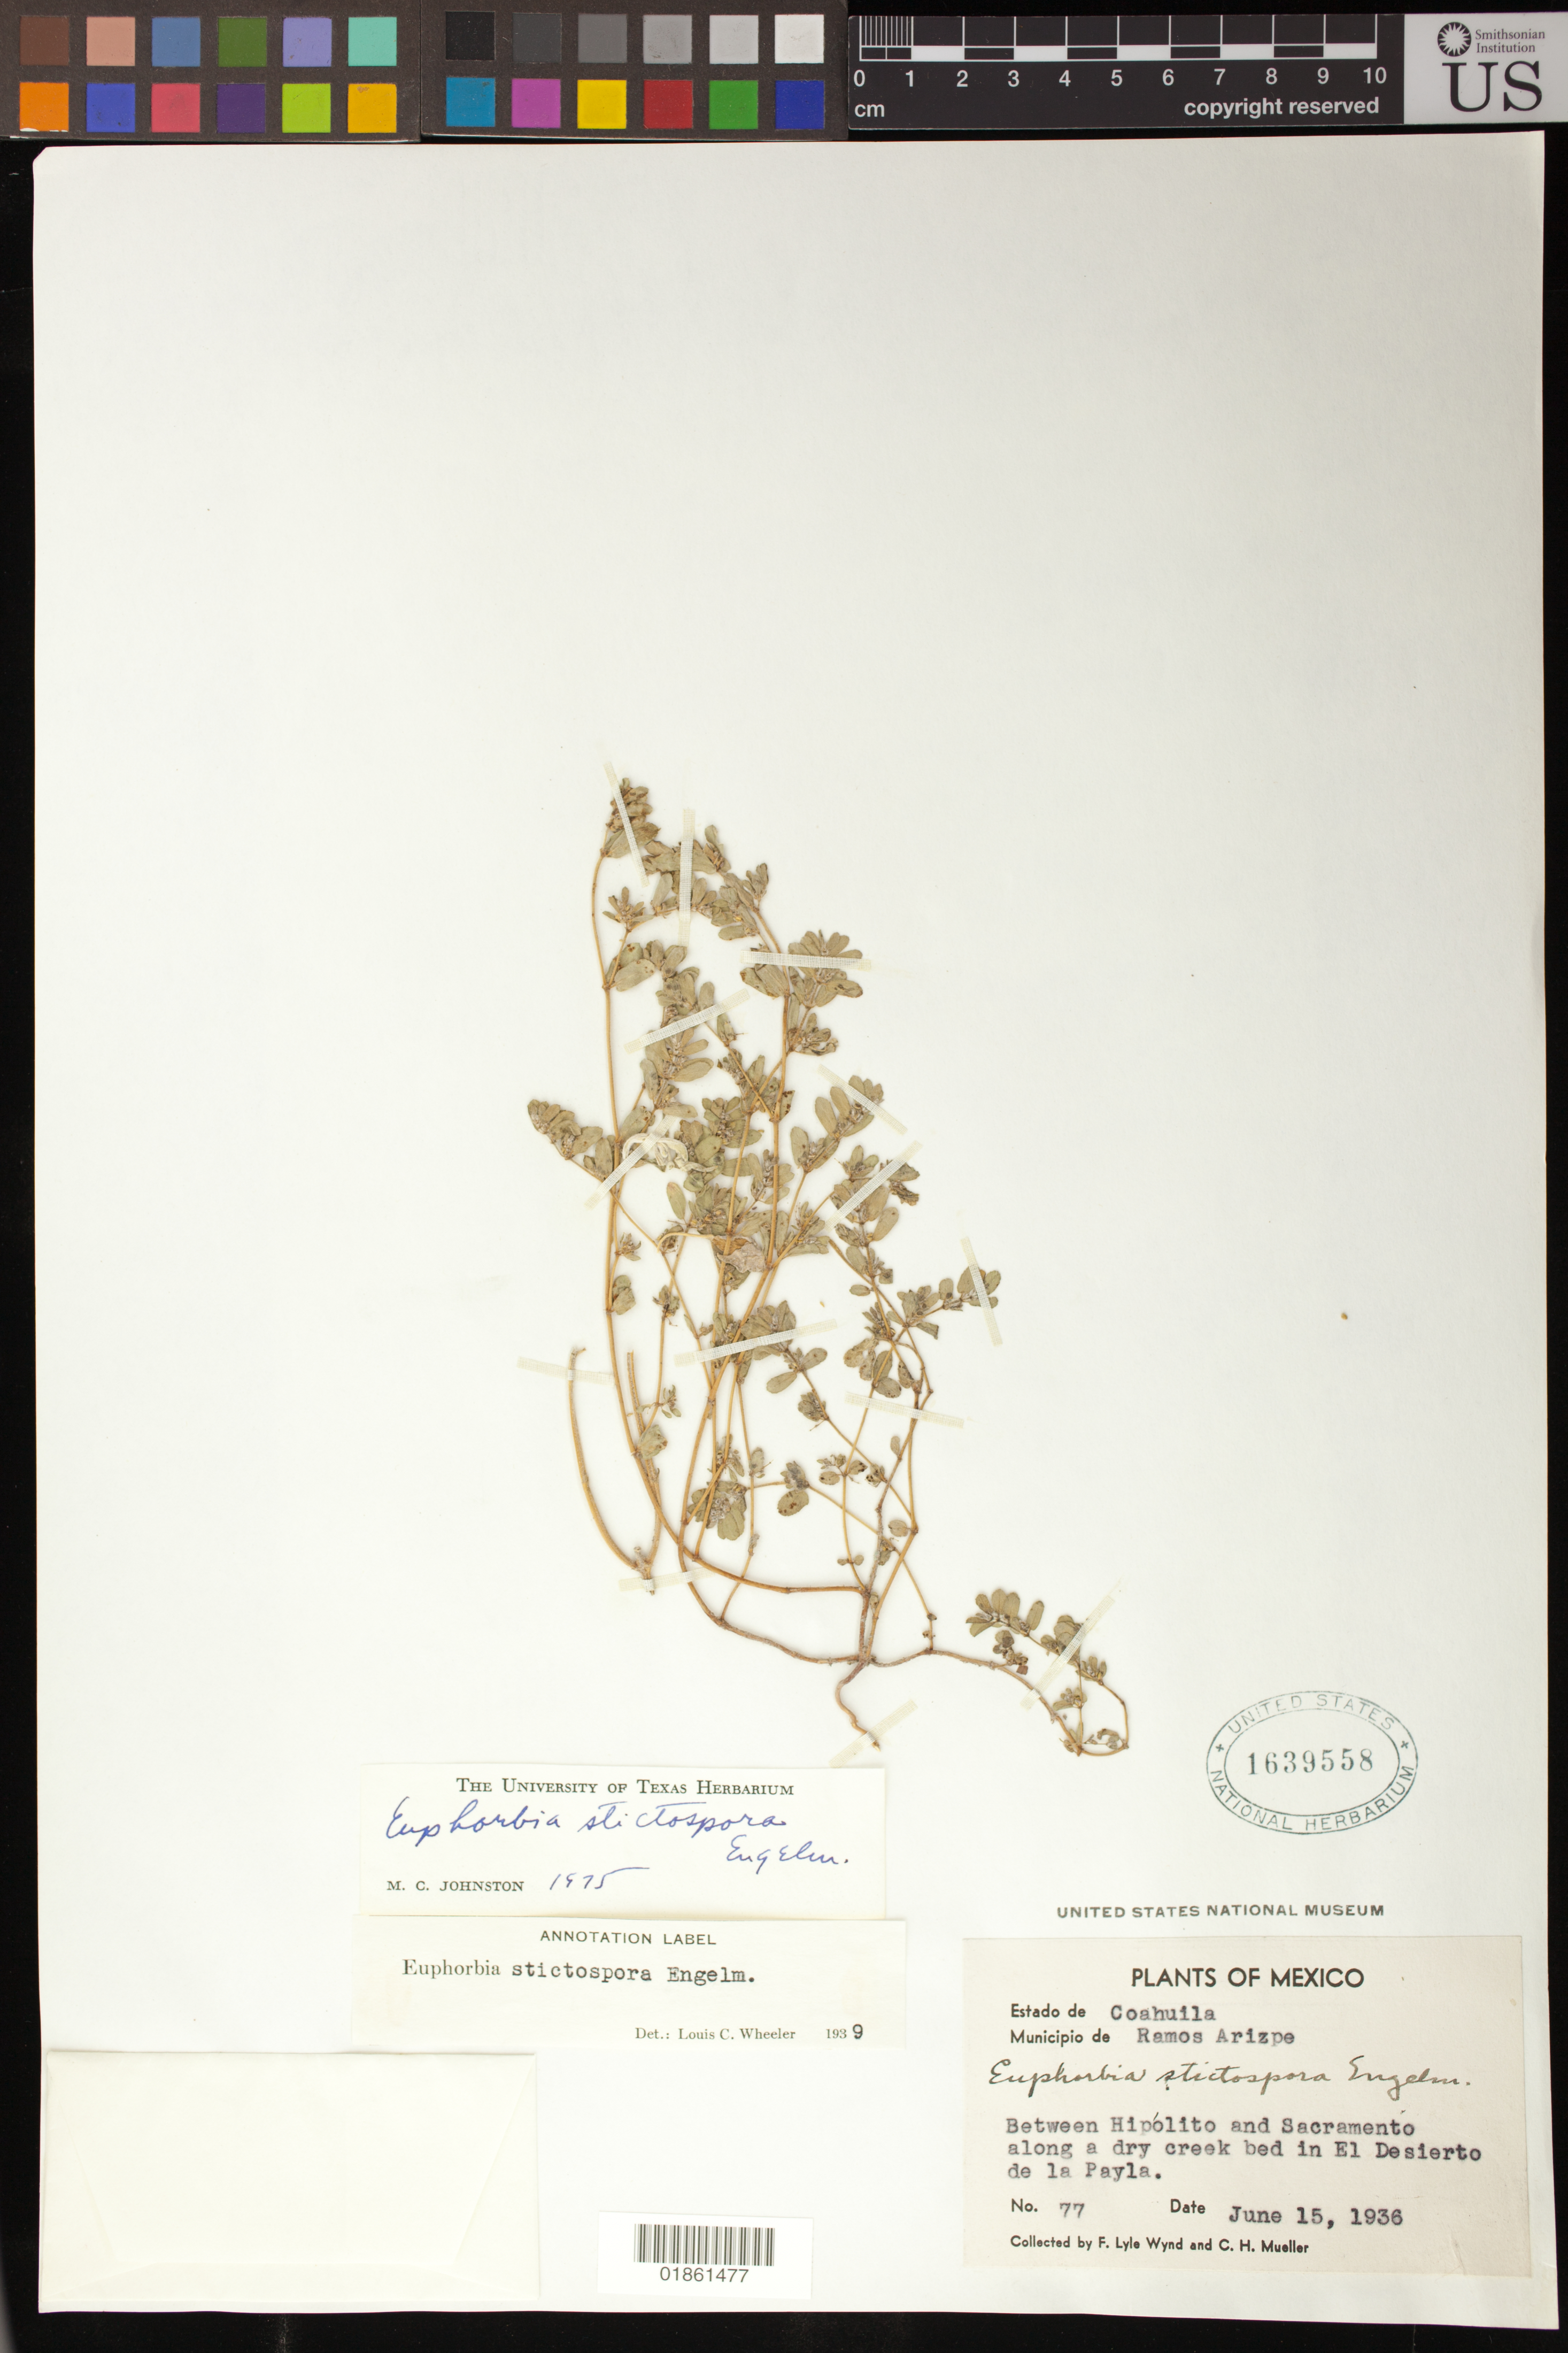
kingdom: Plantae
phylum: Tracheophyta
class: Magnoliopsida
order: Malpighiales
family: Euphorbiaceae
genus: Euphorbia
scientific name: Euphorbia stictospora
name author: Engelm.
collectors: F. L. Wynd & C. H. Mueller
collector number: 77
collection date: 1936-06-15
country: Mexico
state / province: Coahuila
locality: Ramos Arizpe; Between Hipolito and Sacramento along a dry creek bed in El Desierto de la Payla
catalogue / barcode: US 1639558